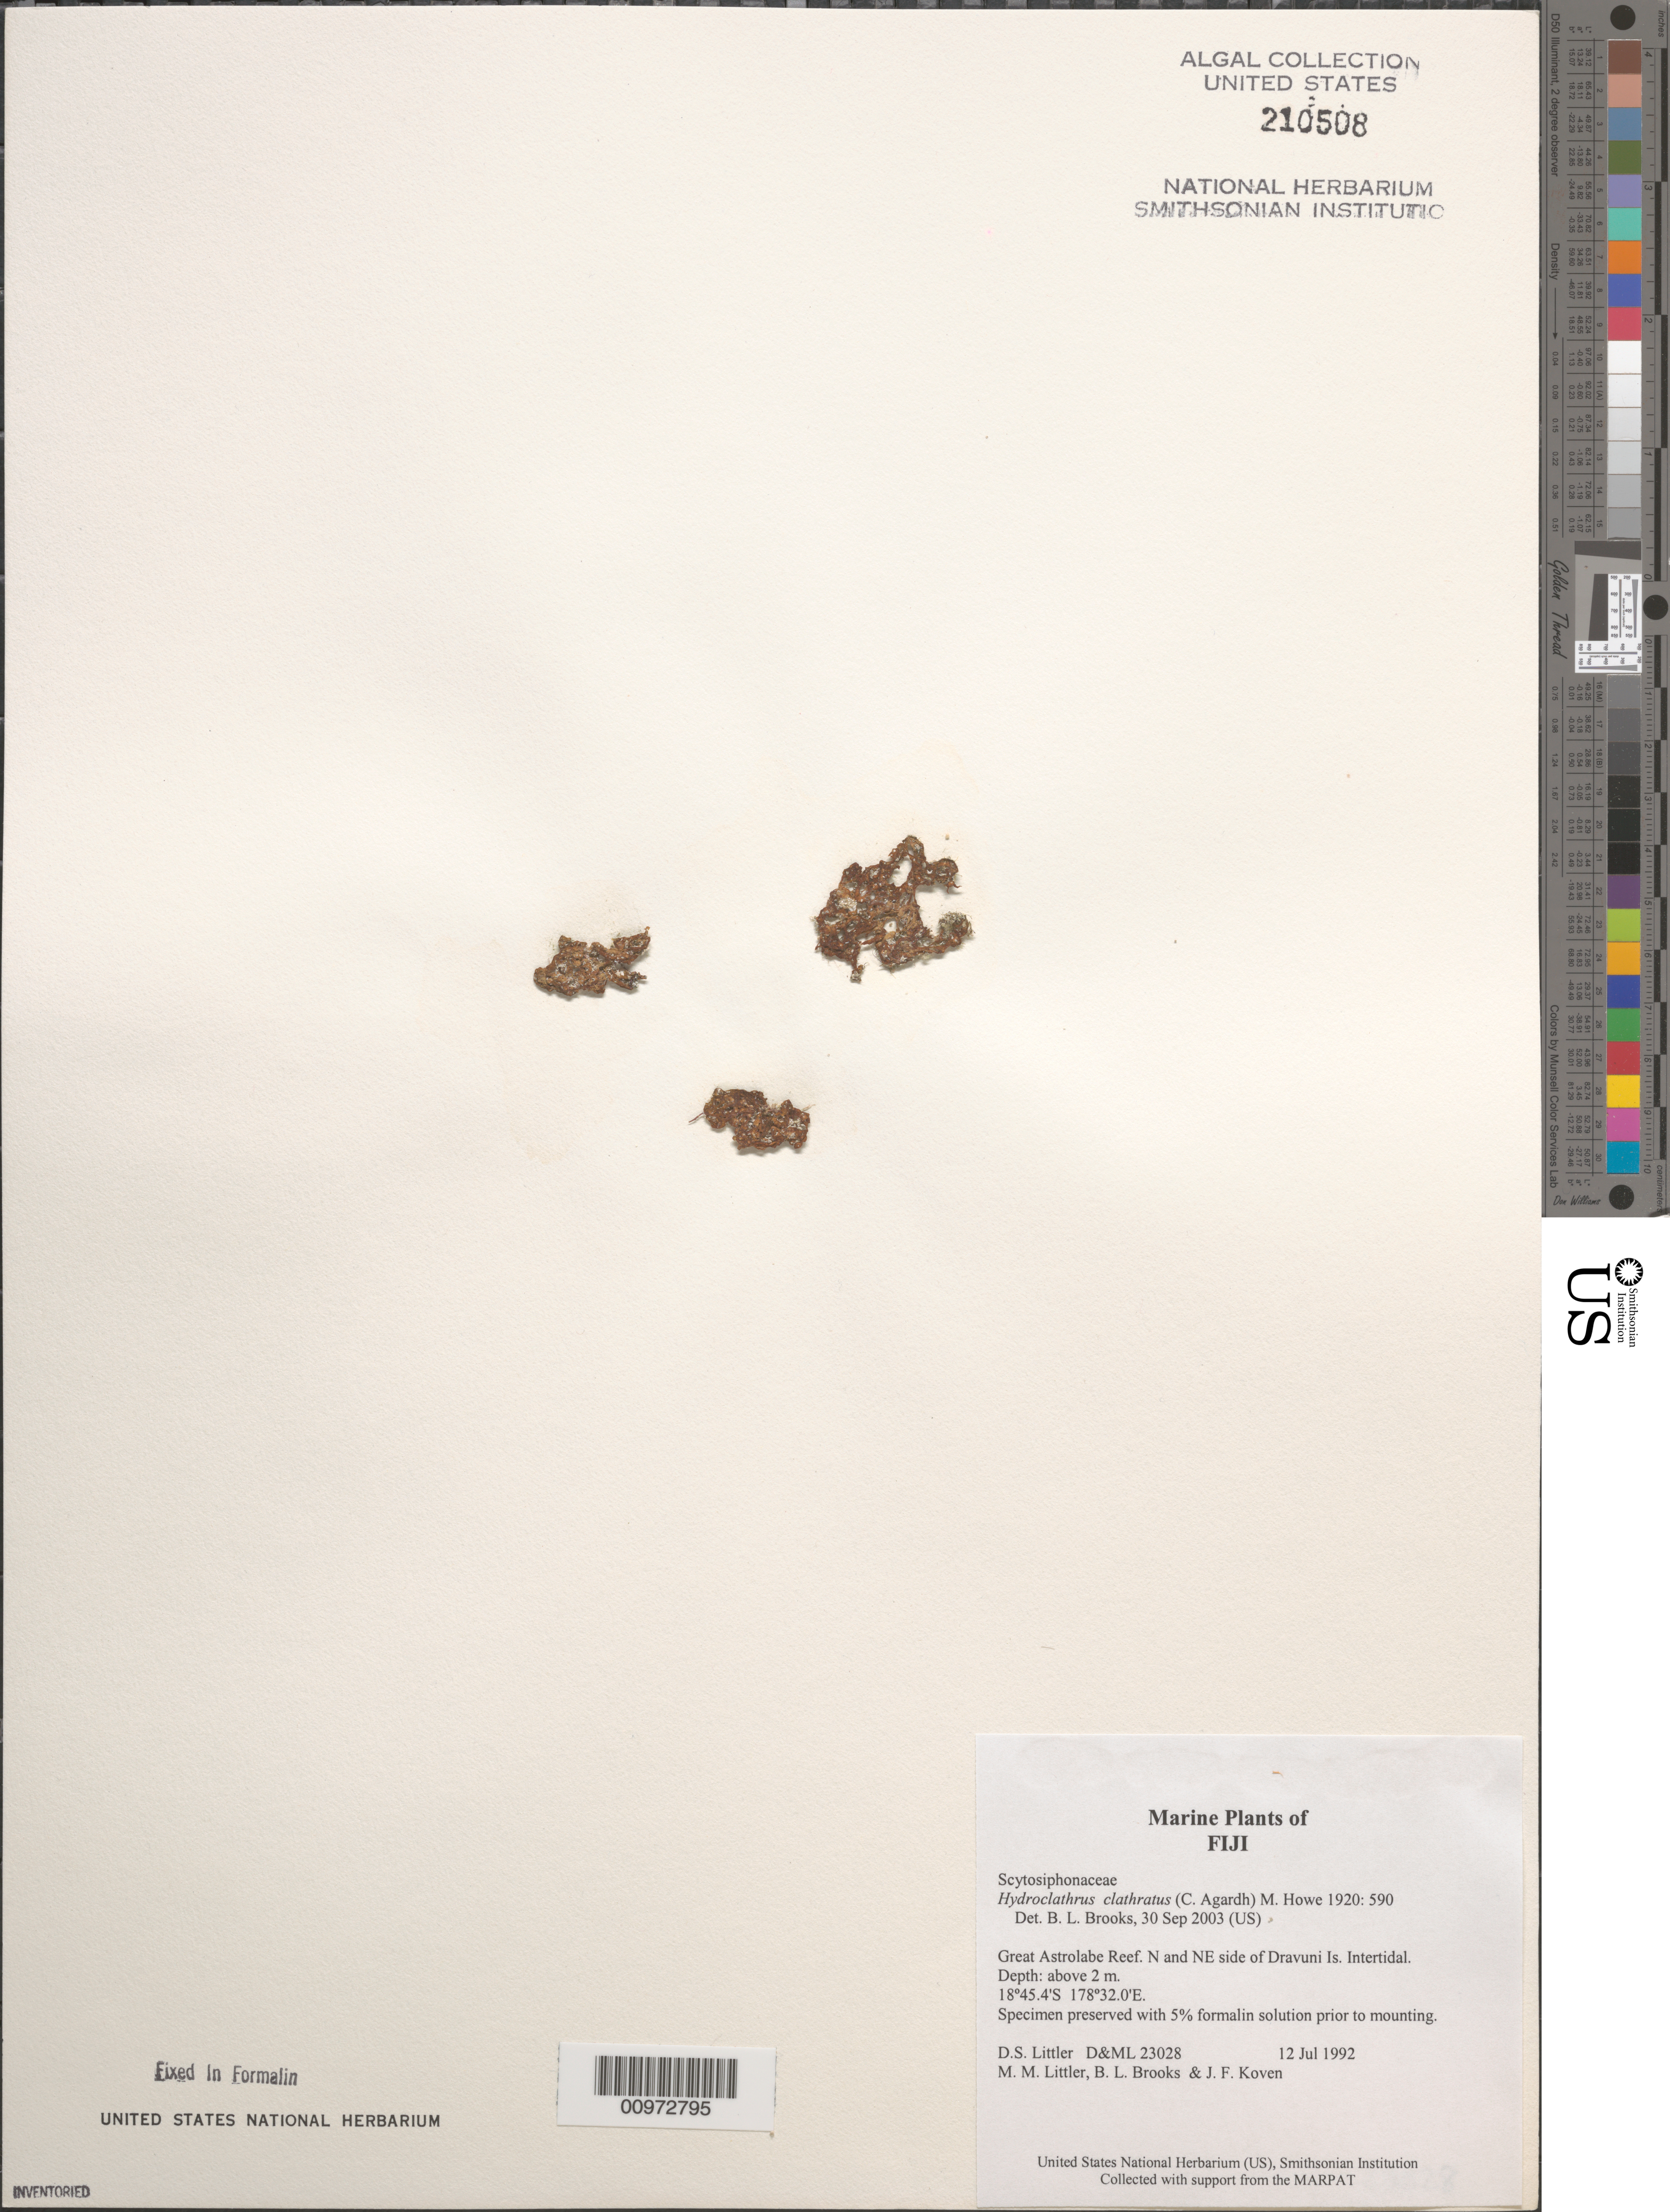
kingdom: Chromista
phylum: Ochrophyta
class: Phaeophyceae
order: Scytosiphonales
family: Scytosiphonaceae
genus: Hydroclathrus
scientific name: Hydroclathrus clathratus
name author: (C. Agardh) M. Howe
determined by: Brooks, B. L., (BOT), Smithsonian Institution - National Museum of Natural History (UNITED STATES)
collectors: D. S. Littler, M. M. Littler, B. Brooks & J. Koven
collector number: D&ML 23028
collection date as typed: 12 Jul 1992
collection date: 1992-07-12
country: Fiji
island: Dravuni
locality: Great Astrolabe Reef, north and northeast side of island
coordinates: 18 45.4'S, 178 32.0'E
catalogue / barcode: US 210508